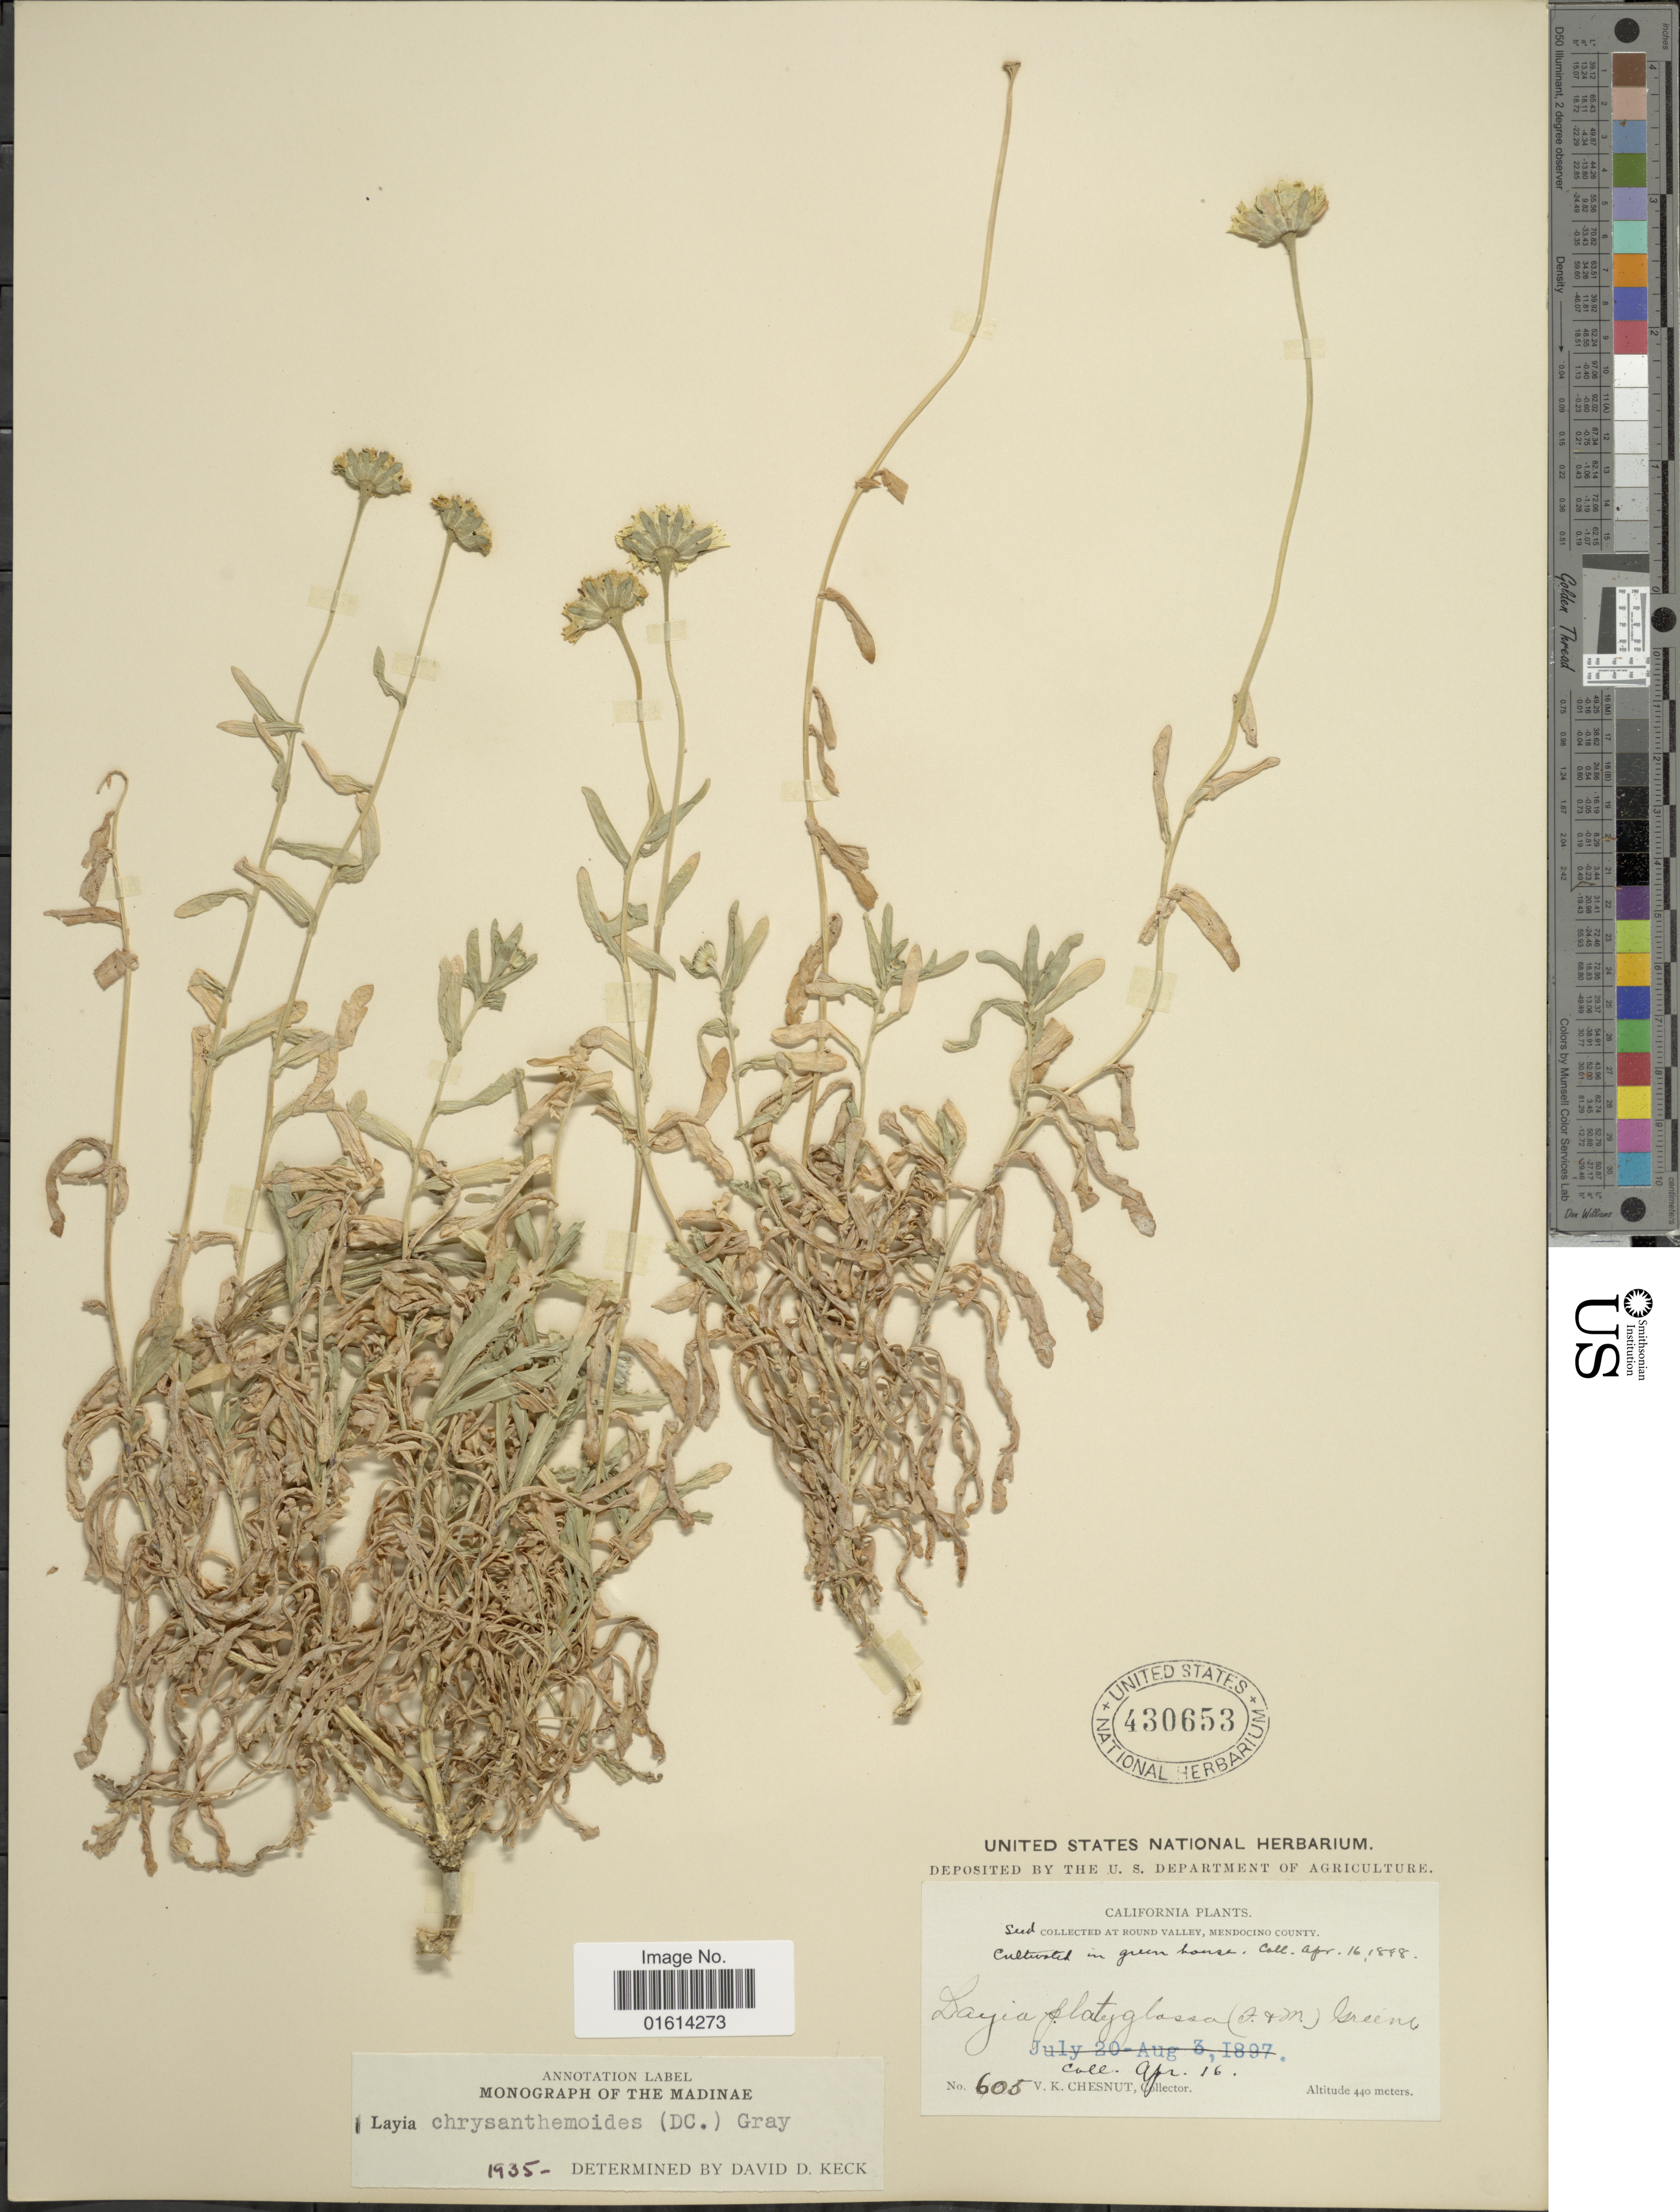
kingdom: Plantae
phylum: Tracheophyta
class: Magnoliopsida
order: Asterales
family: Asteraceae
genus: Layia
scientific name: Layia chrysanthemoides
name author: (DC.) A. Gray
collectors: V. Chesnut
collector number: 605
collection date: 1898-04-16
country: United States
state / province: California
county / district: Mendocino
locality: Round Valley, Mendocino County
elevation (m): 440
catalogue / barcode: US 430653